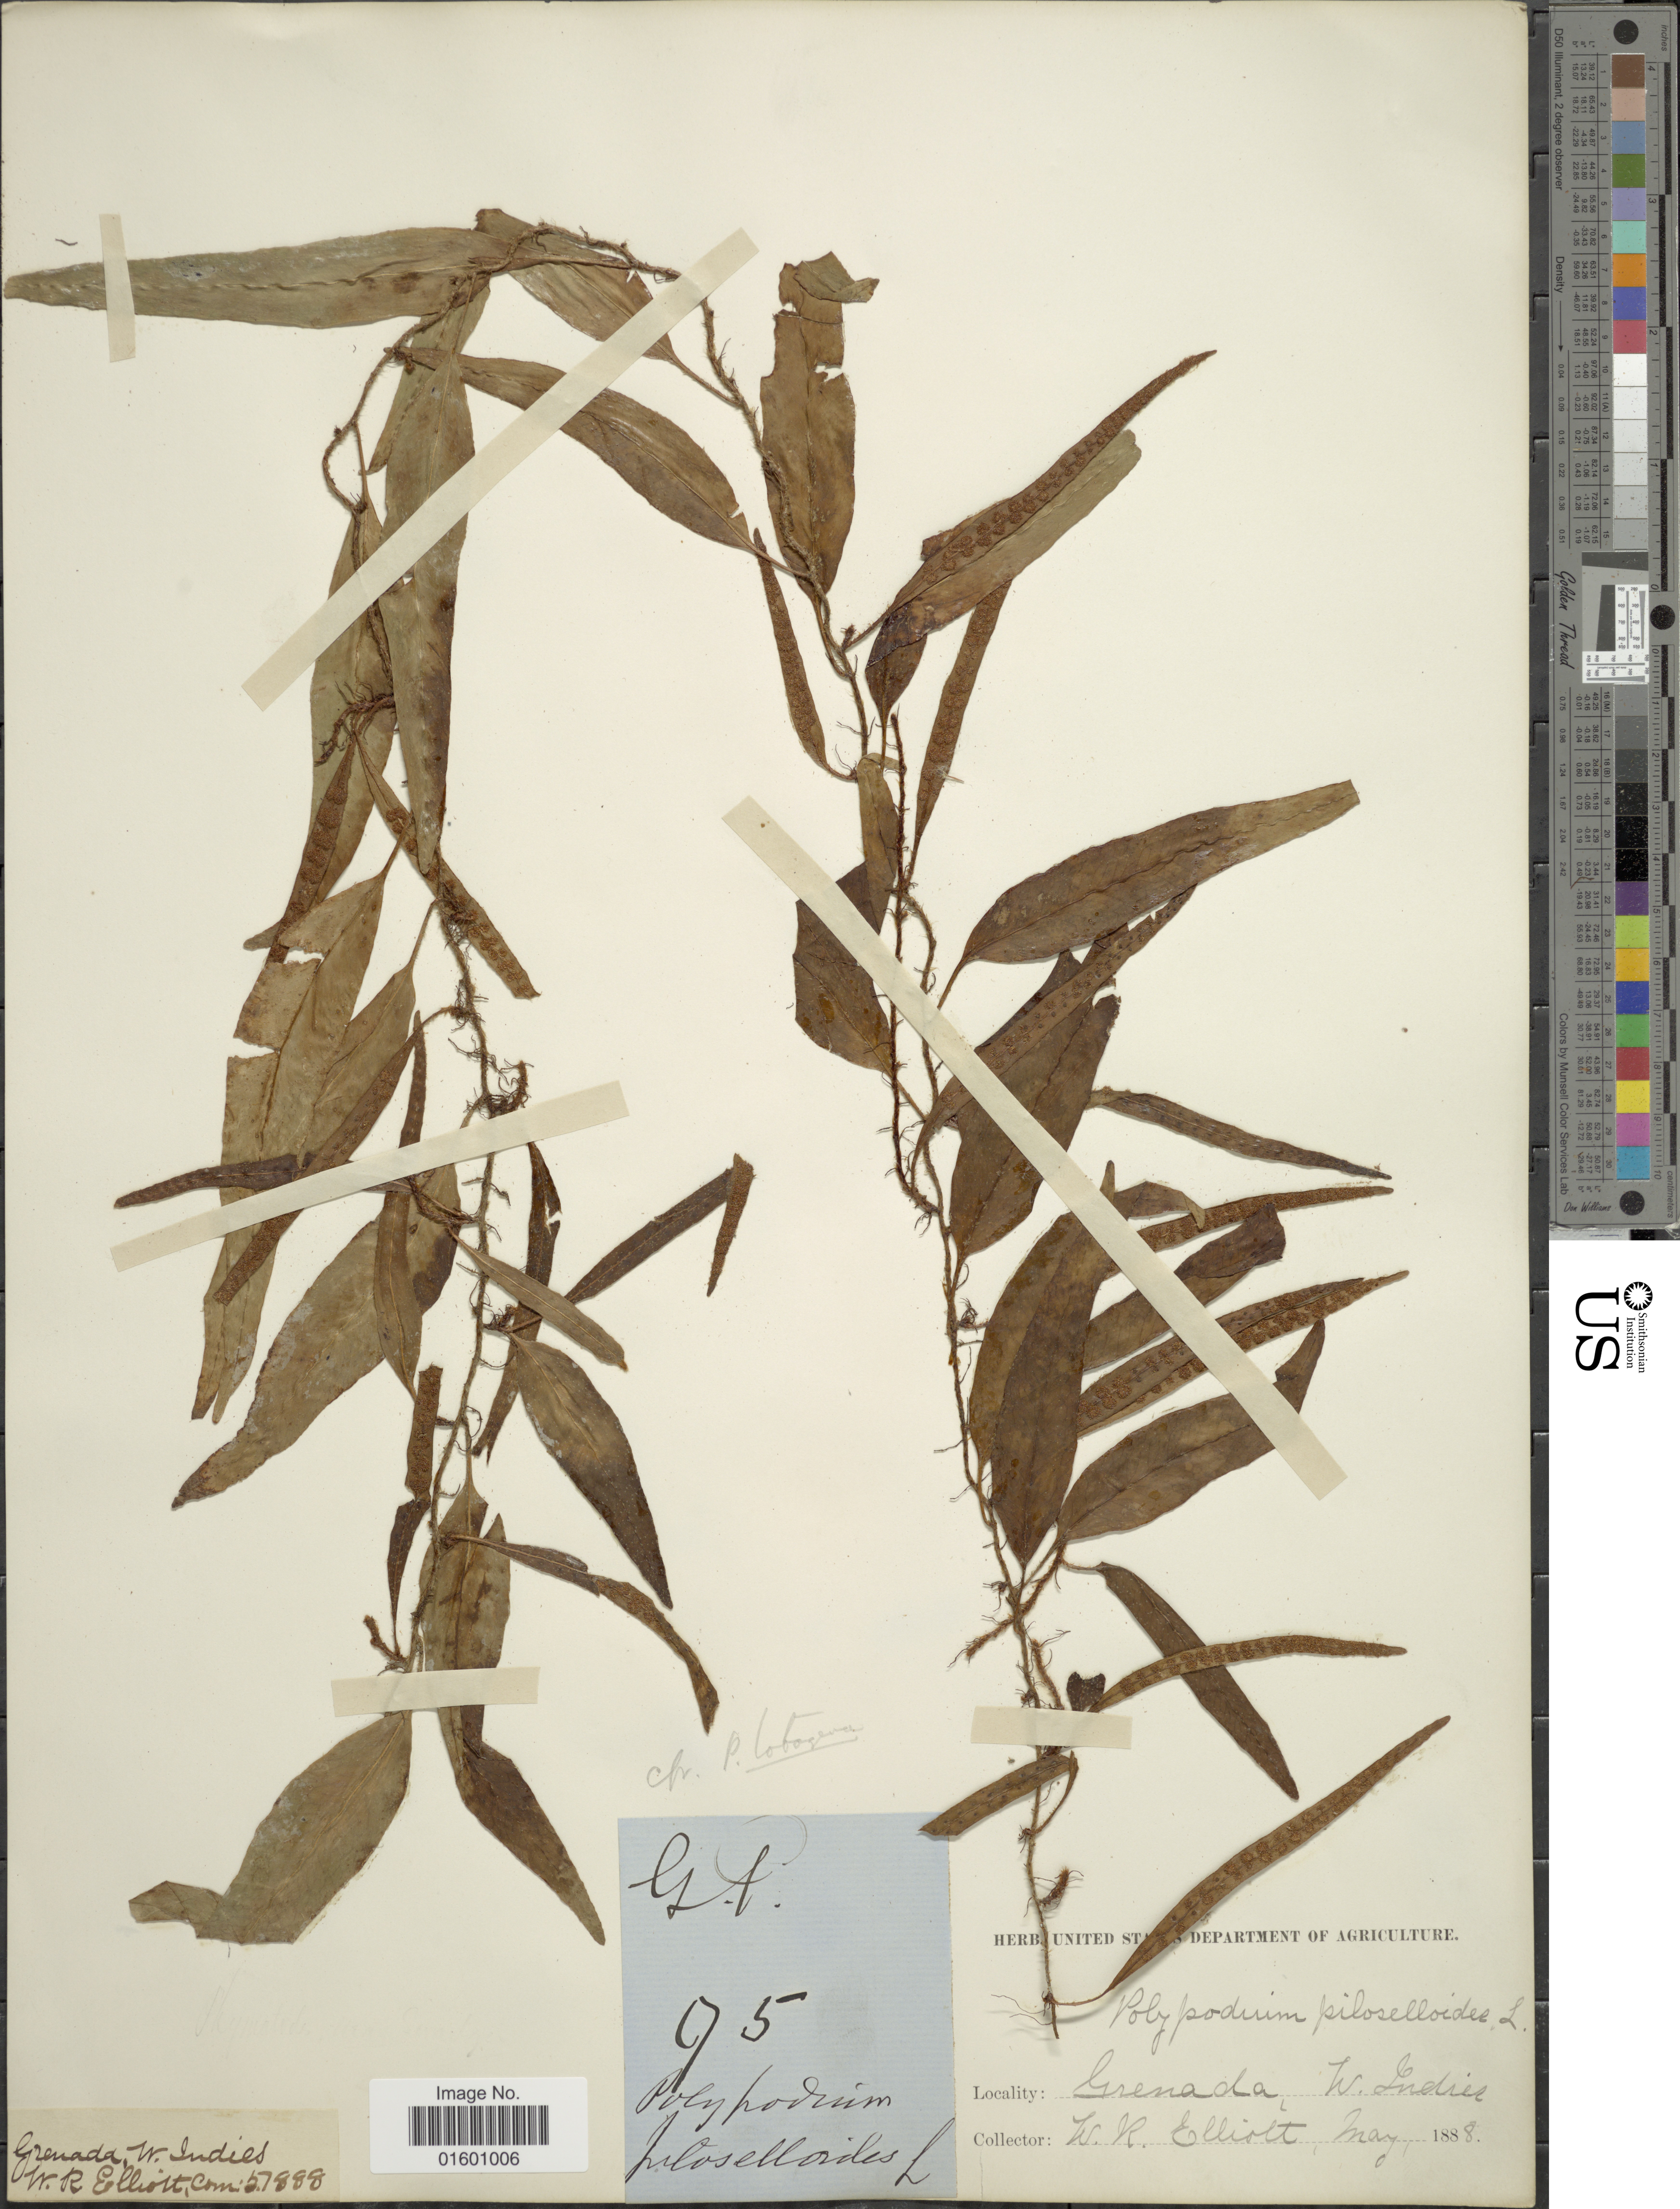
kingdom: Plantae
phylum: Tracheophyta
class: Polypodiopsida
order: Polypodiales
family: Polypodiaceae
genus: Microgramma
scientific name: Microgramma tobagensis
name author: (C. Chr.) C.D. Adams & Baksh-Com.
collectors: W. Elliot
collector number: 27888?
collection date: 1888-05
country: Grenada